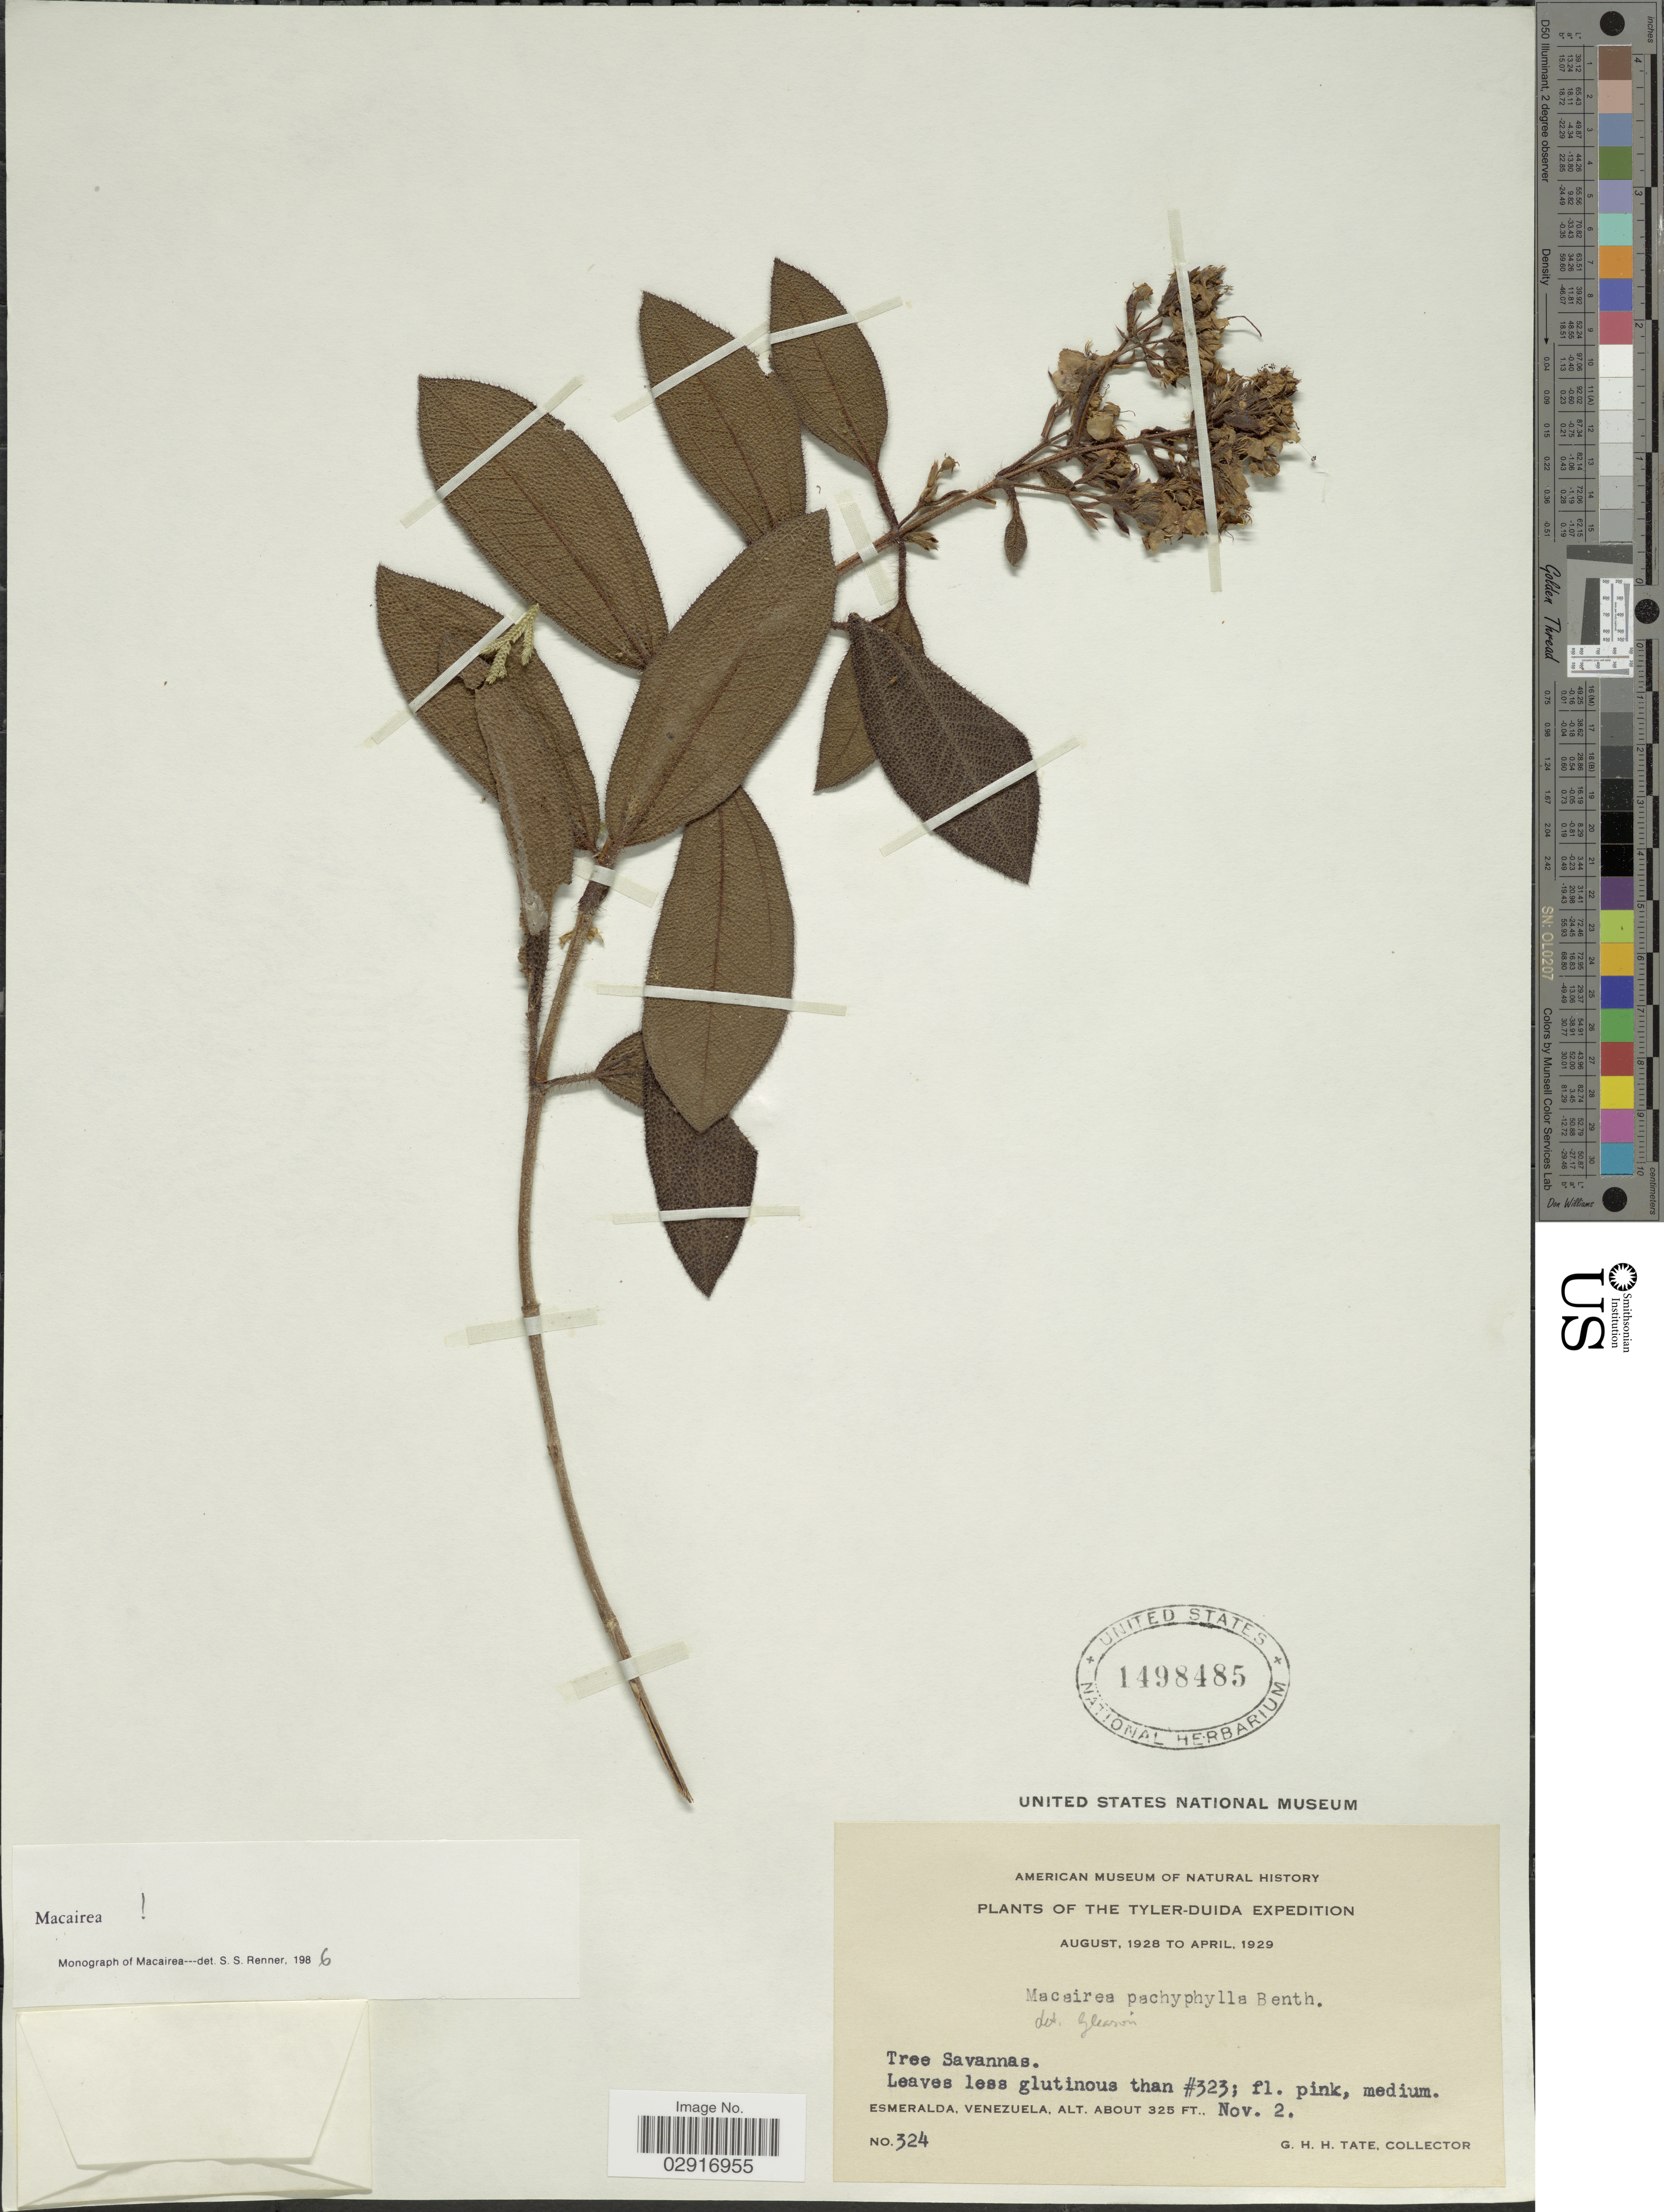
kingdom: Plantae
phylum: Tracheophyta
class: Magnoliopsida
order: Myrtales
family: Melastomataceae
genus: Macairea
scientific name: Macairea pachyphylla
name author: Benth.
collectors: G. Tate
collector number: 324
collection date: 1928-11-02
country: Venezuela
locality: Esmeralda.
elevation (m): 99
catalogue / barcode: US 1498485